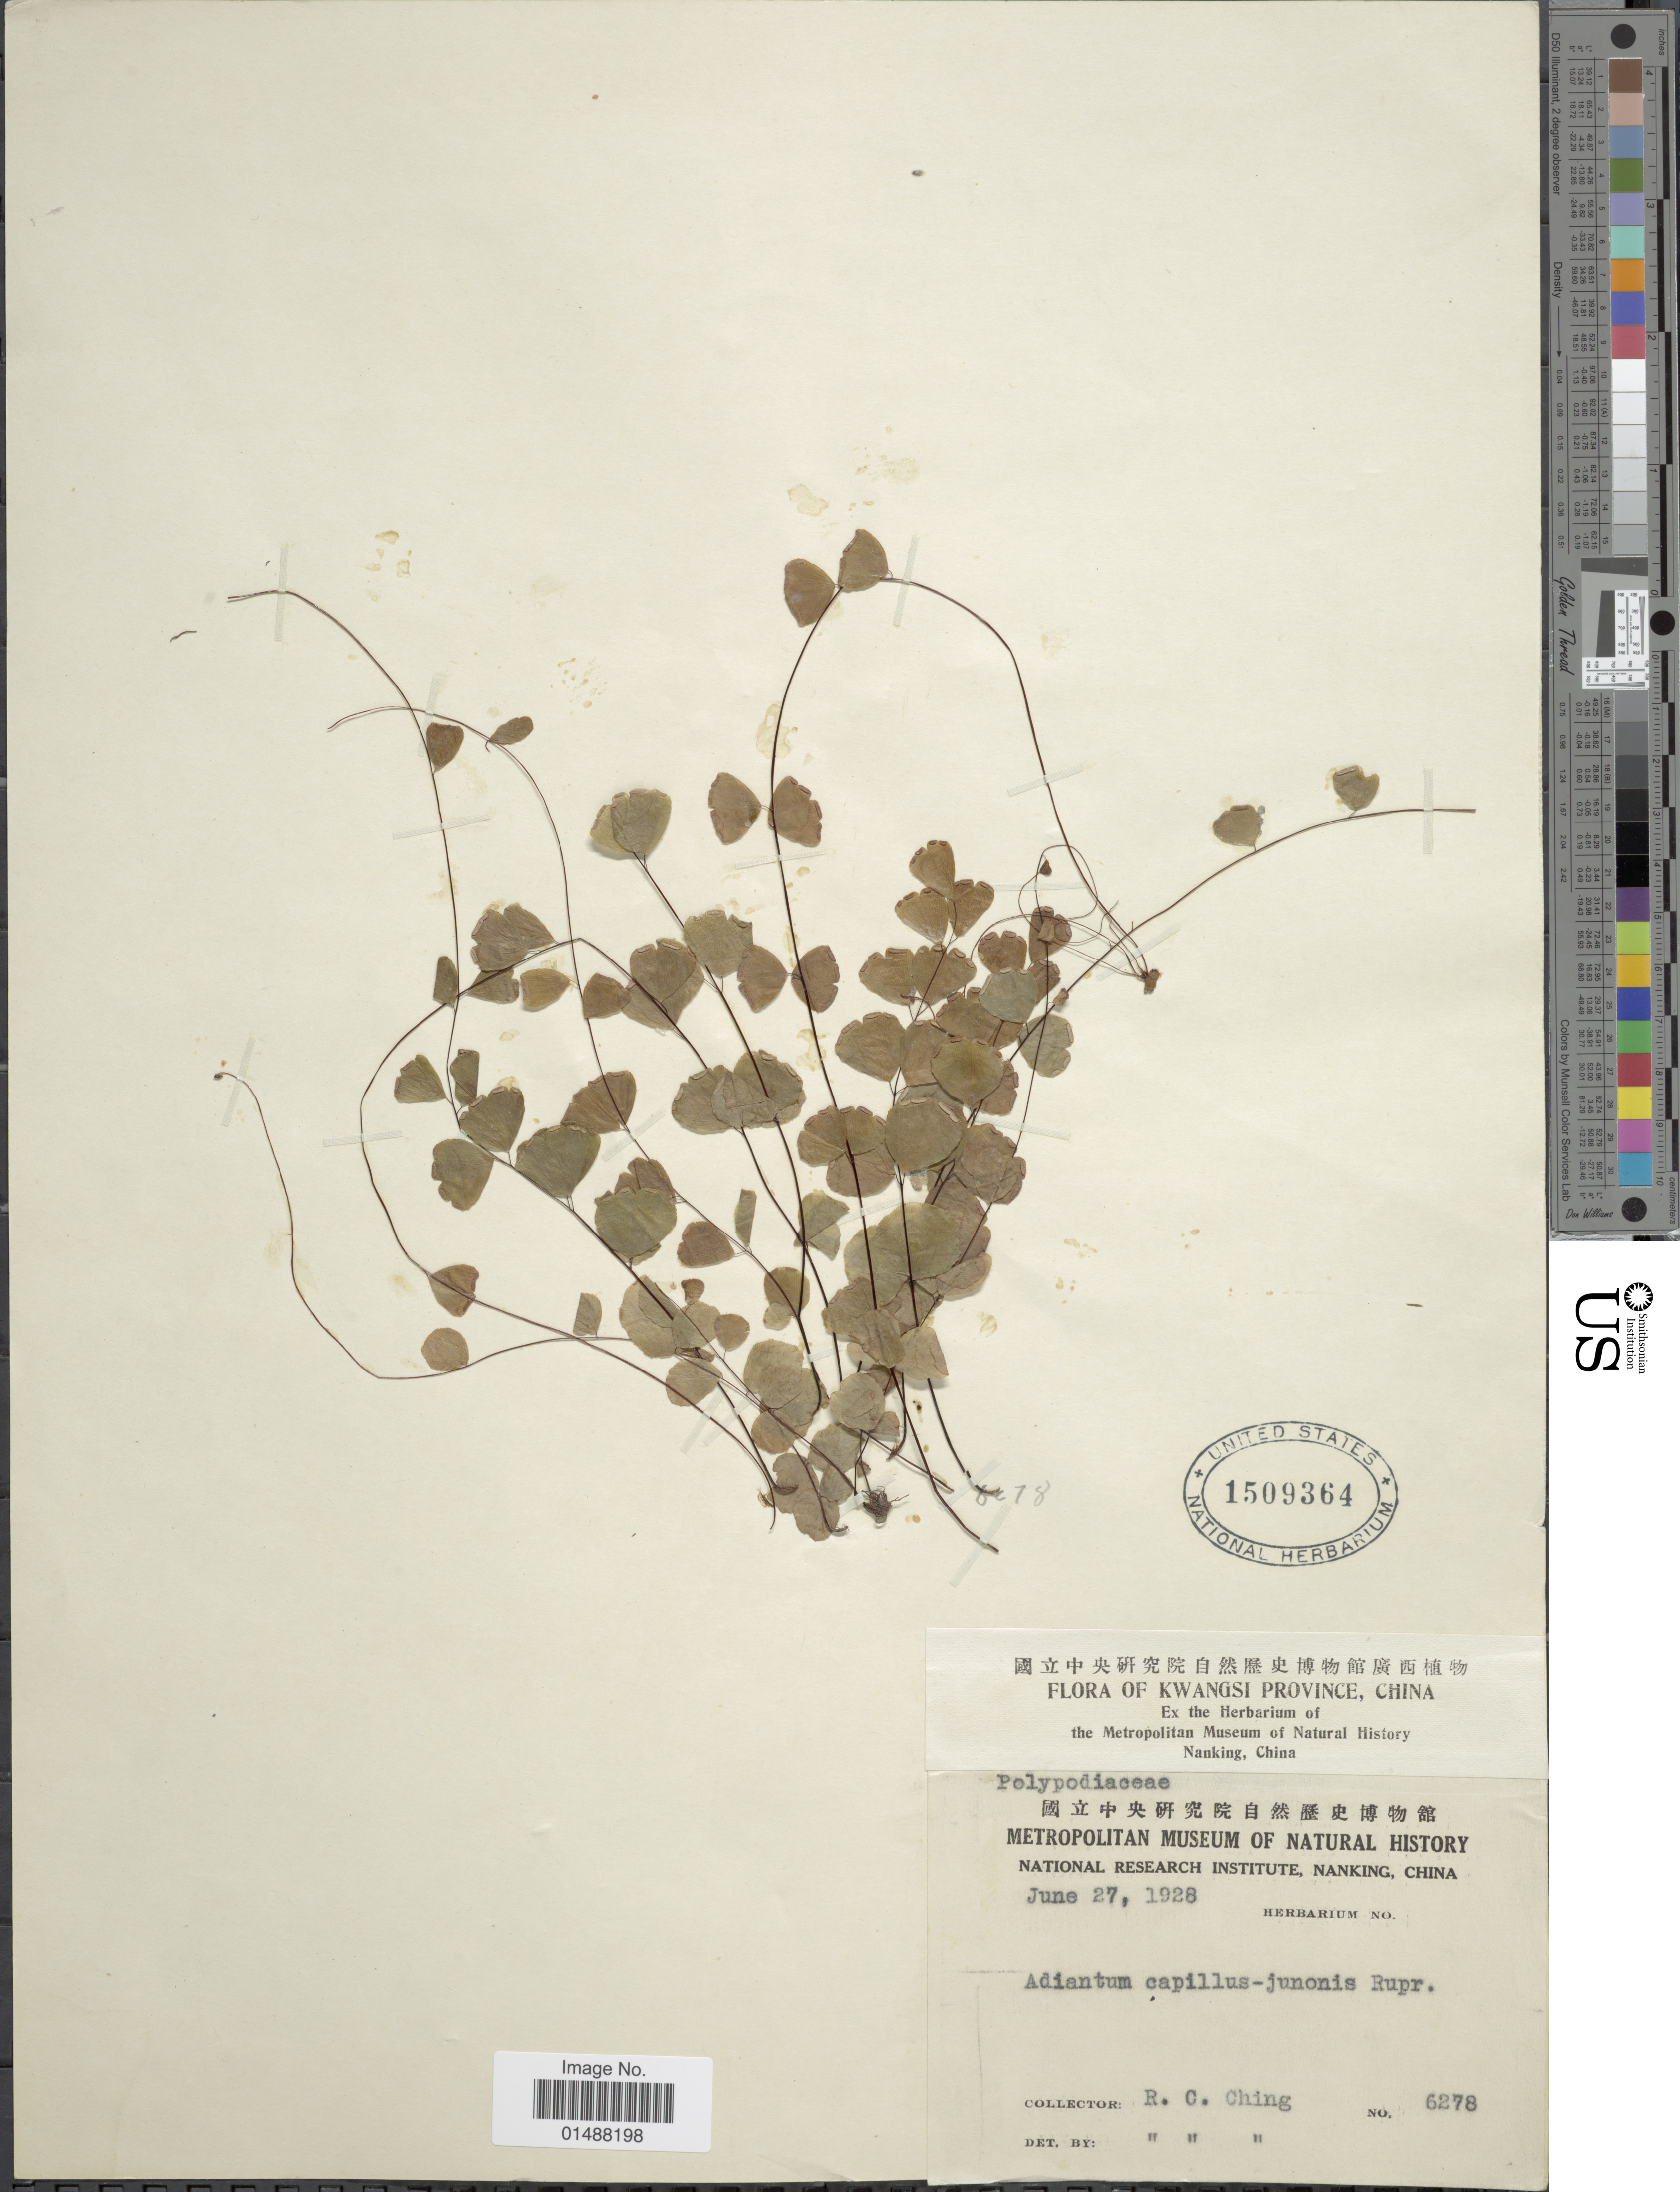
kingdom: Plantae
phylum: Tracheophyta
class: Polypodiopsida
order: Polypodiales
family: Pteridaceae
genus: Adiantum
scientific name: Adiantum capillus-junonis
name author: Rupr.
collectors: R. C. Ching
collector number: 3278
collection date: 1928-06-27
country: China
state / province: Guangxi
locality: Kwangsi Province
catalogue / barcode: US 1509364